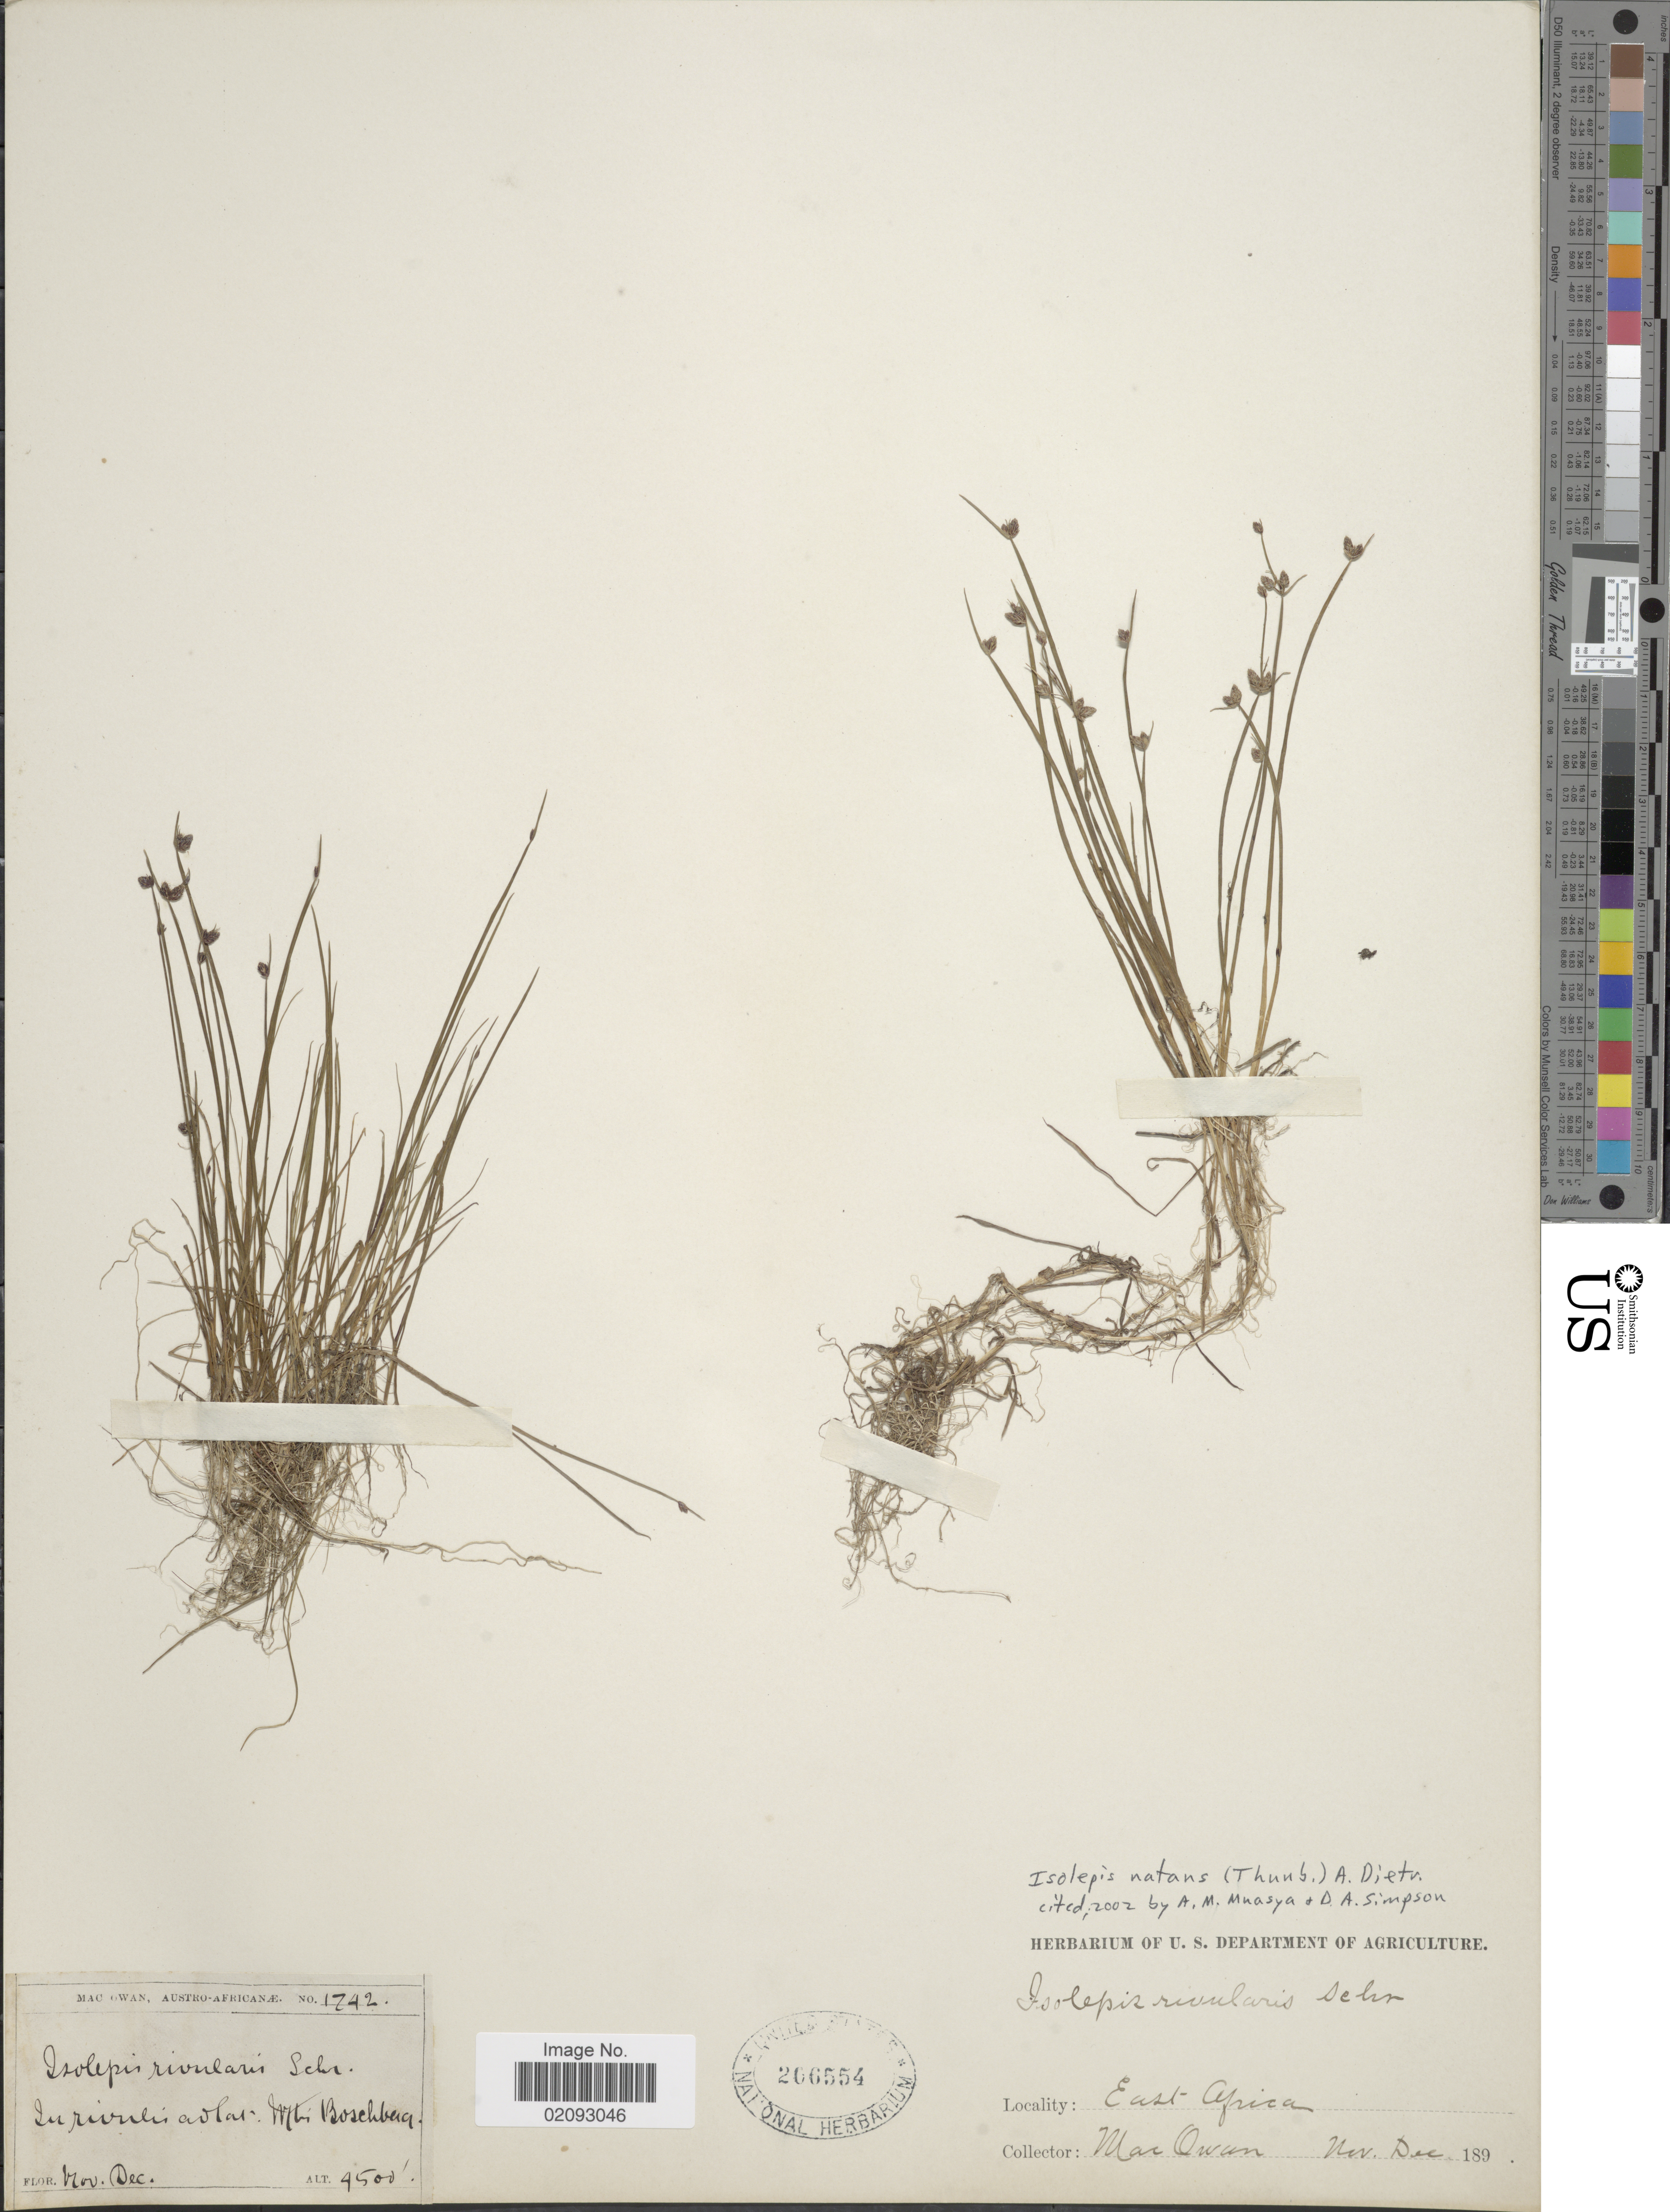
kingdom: Plantae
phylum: Tracheophyta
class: Liliopsida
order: Poales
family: Cyperaceae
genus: Isolepis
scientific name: Isolepis natans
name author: (Thunb.) A. Dietr.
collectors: MacOwan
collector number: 1742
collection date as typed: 189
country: South Africa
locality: Austro-Africanæ, In rivulis ad Mt Boschberg, East Africa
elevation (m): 1372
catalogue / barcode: US 266554